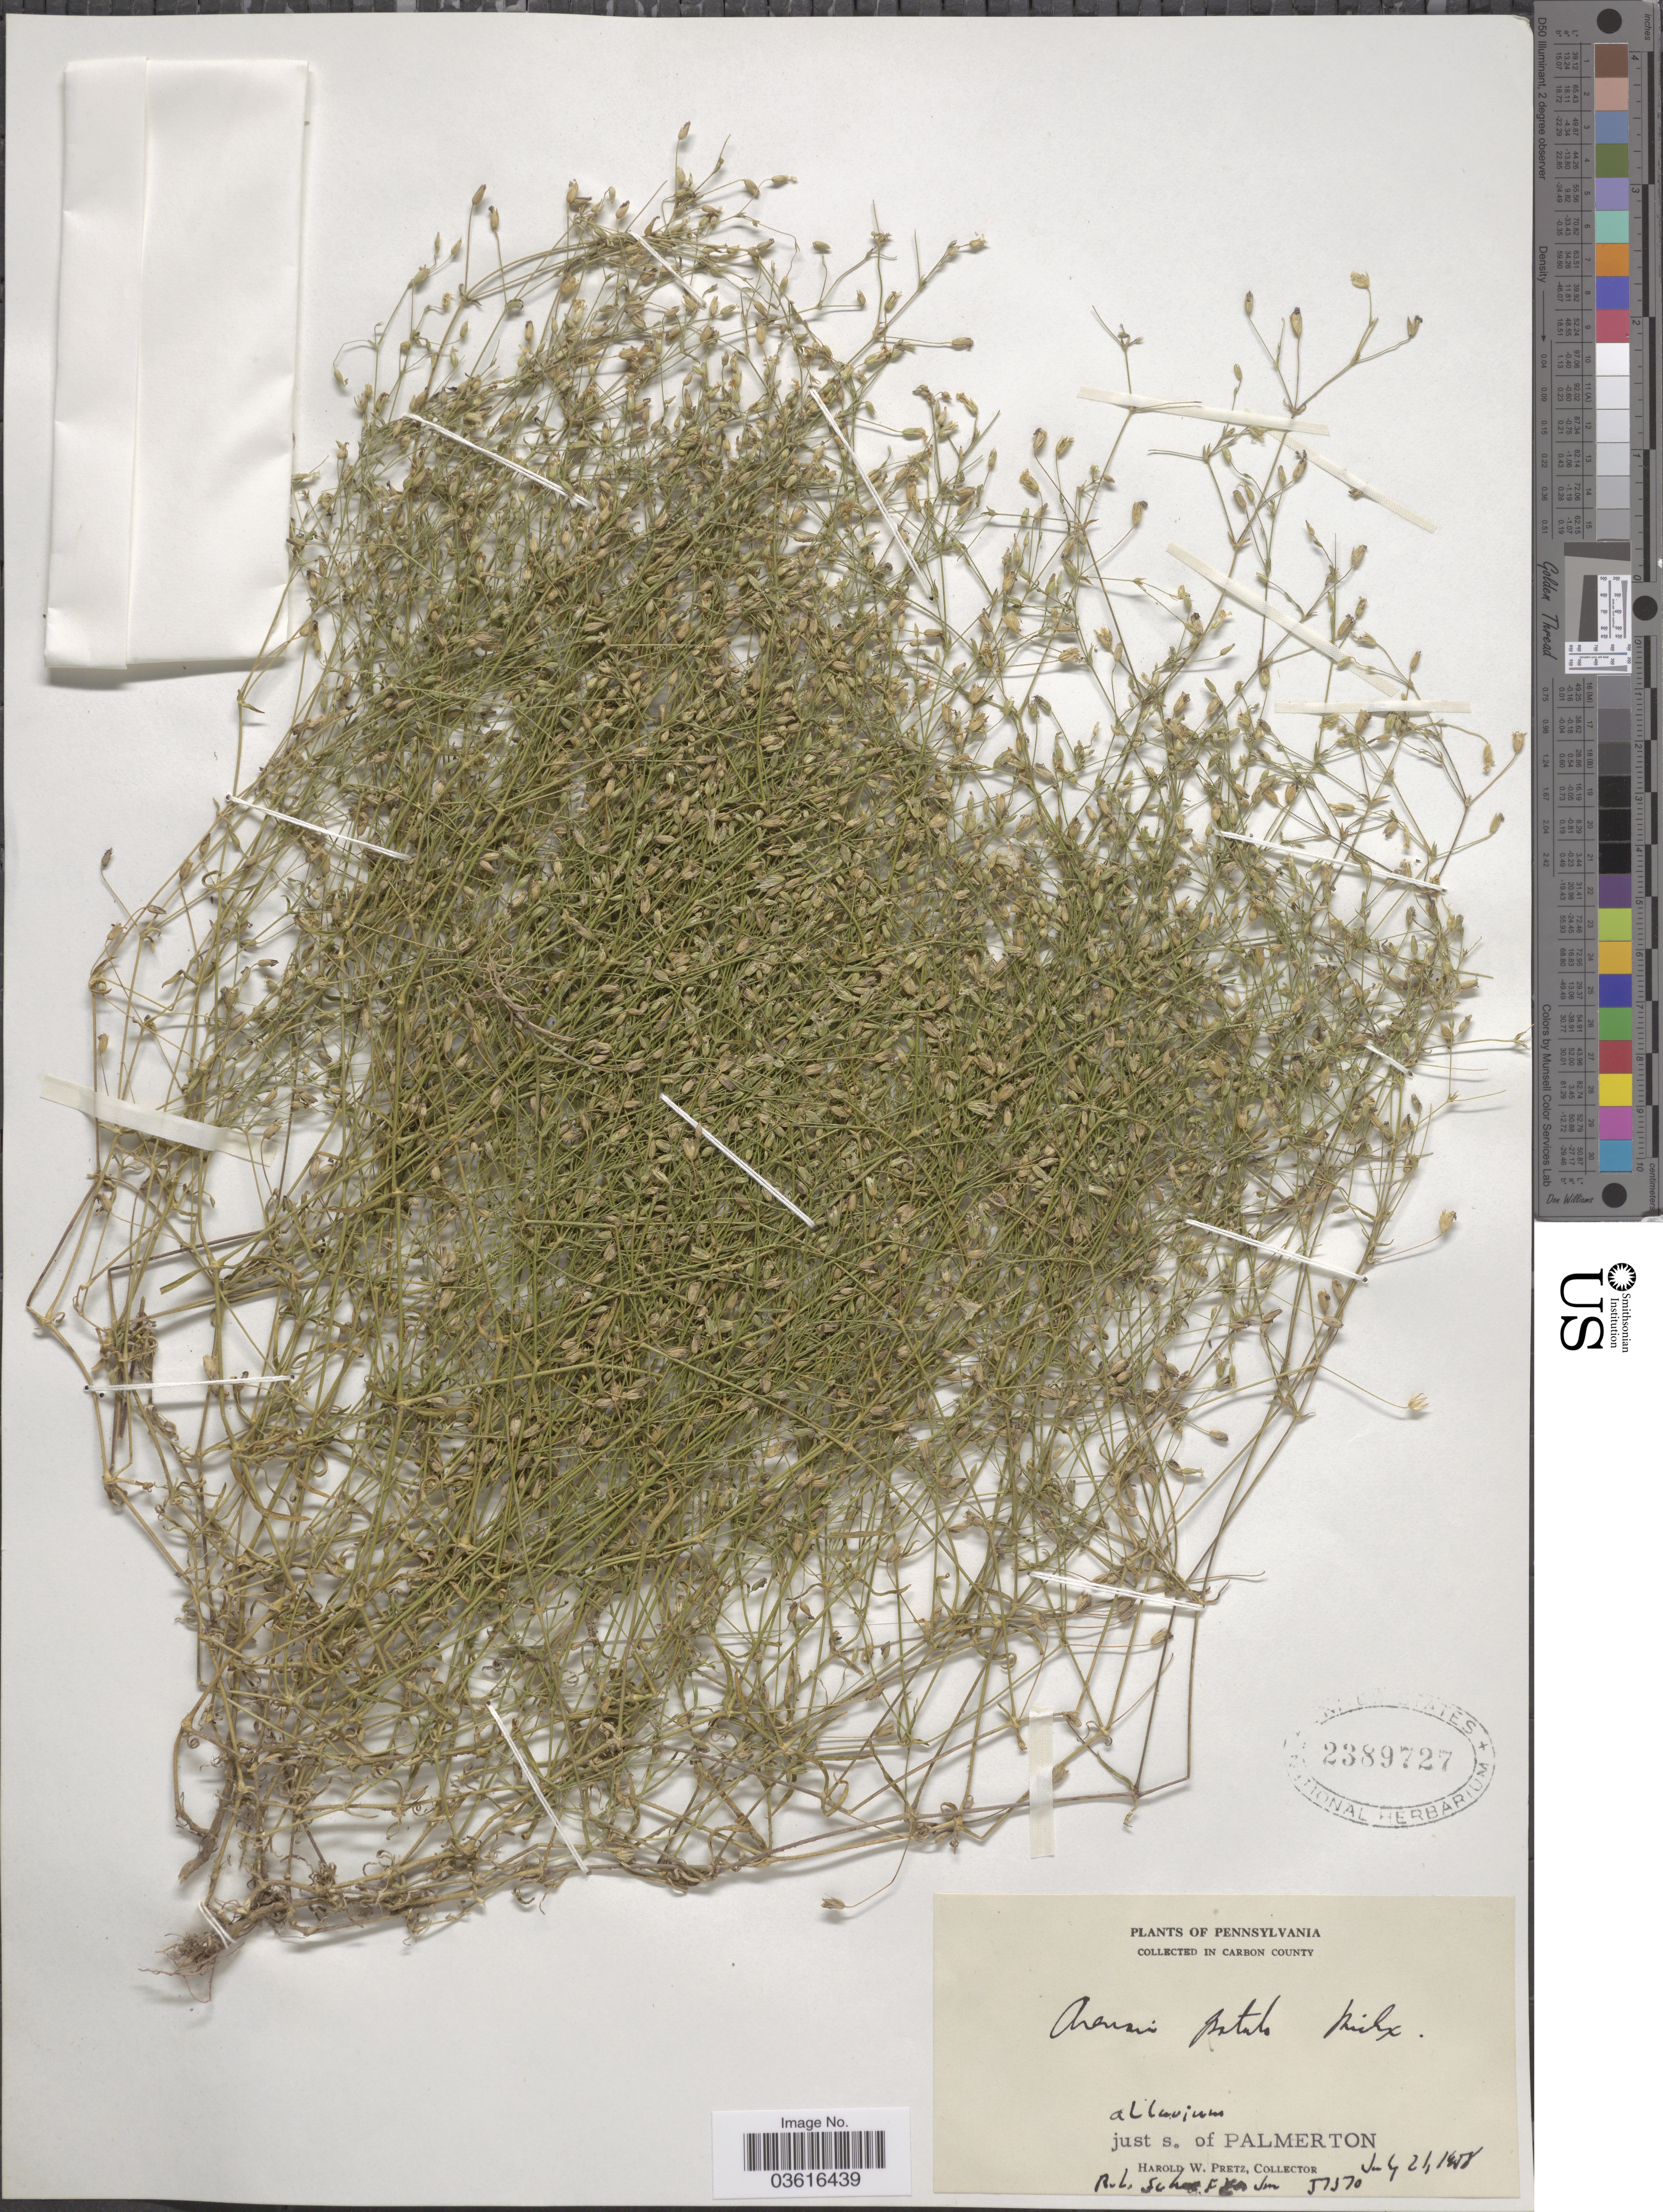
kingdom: Plantae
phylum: Tracheophyta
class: Magnoliopsida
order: Caryophyllales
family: Caryophyllaceae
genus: Minuartia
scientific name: Minuartia patula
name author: (Michx.) Mattf.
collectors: H. W. Pretz & R. L. Schaeffer Jr.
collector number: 51570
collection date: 1958-07-21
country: United States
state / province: Pennsylvania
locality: In Carbon County. Just s. of Palmerton.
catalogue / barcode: US 2389727